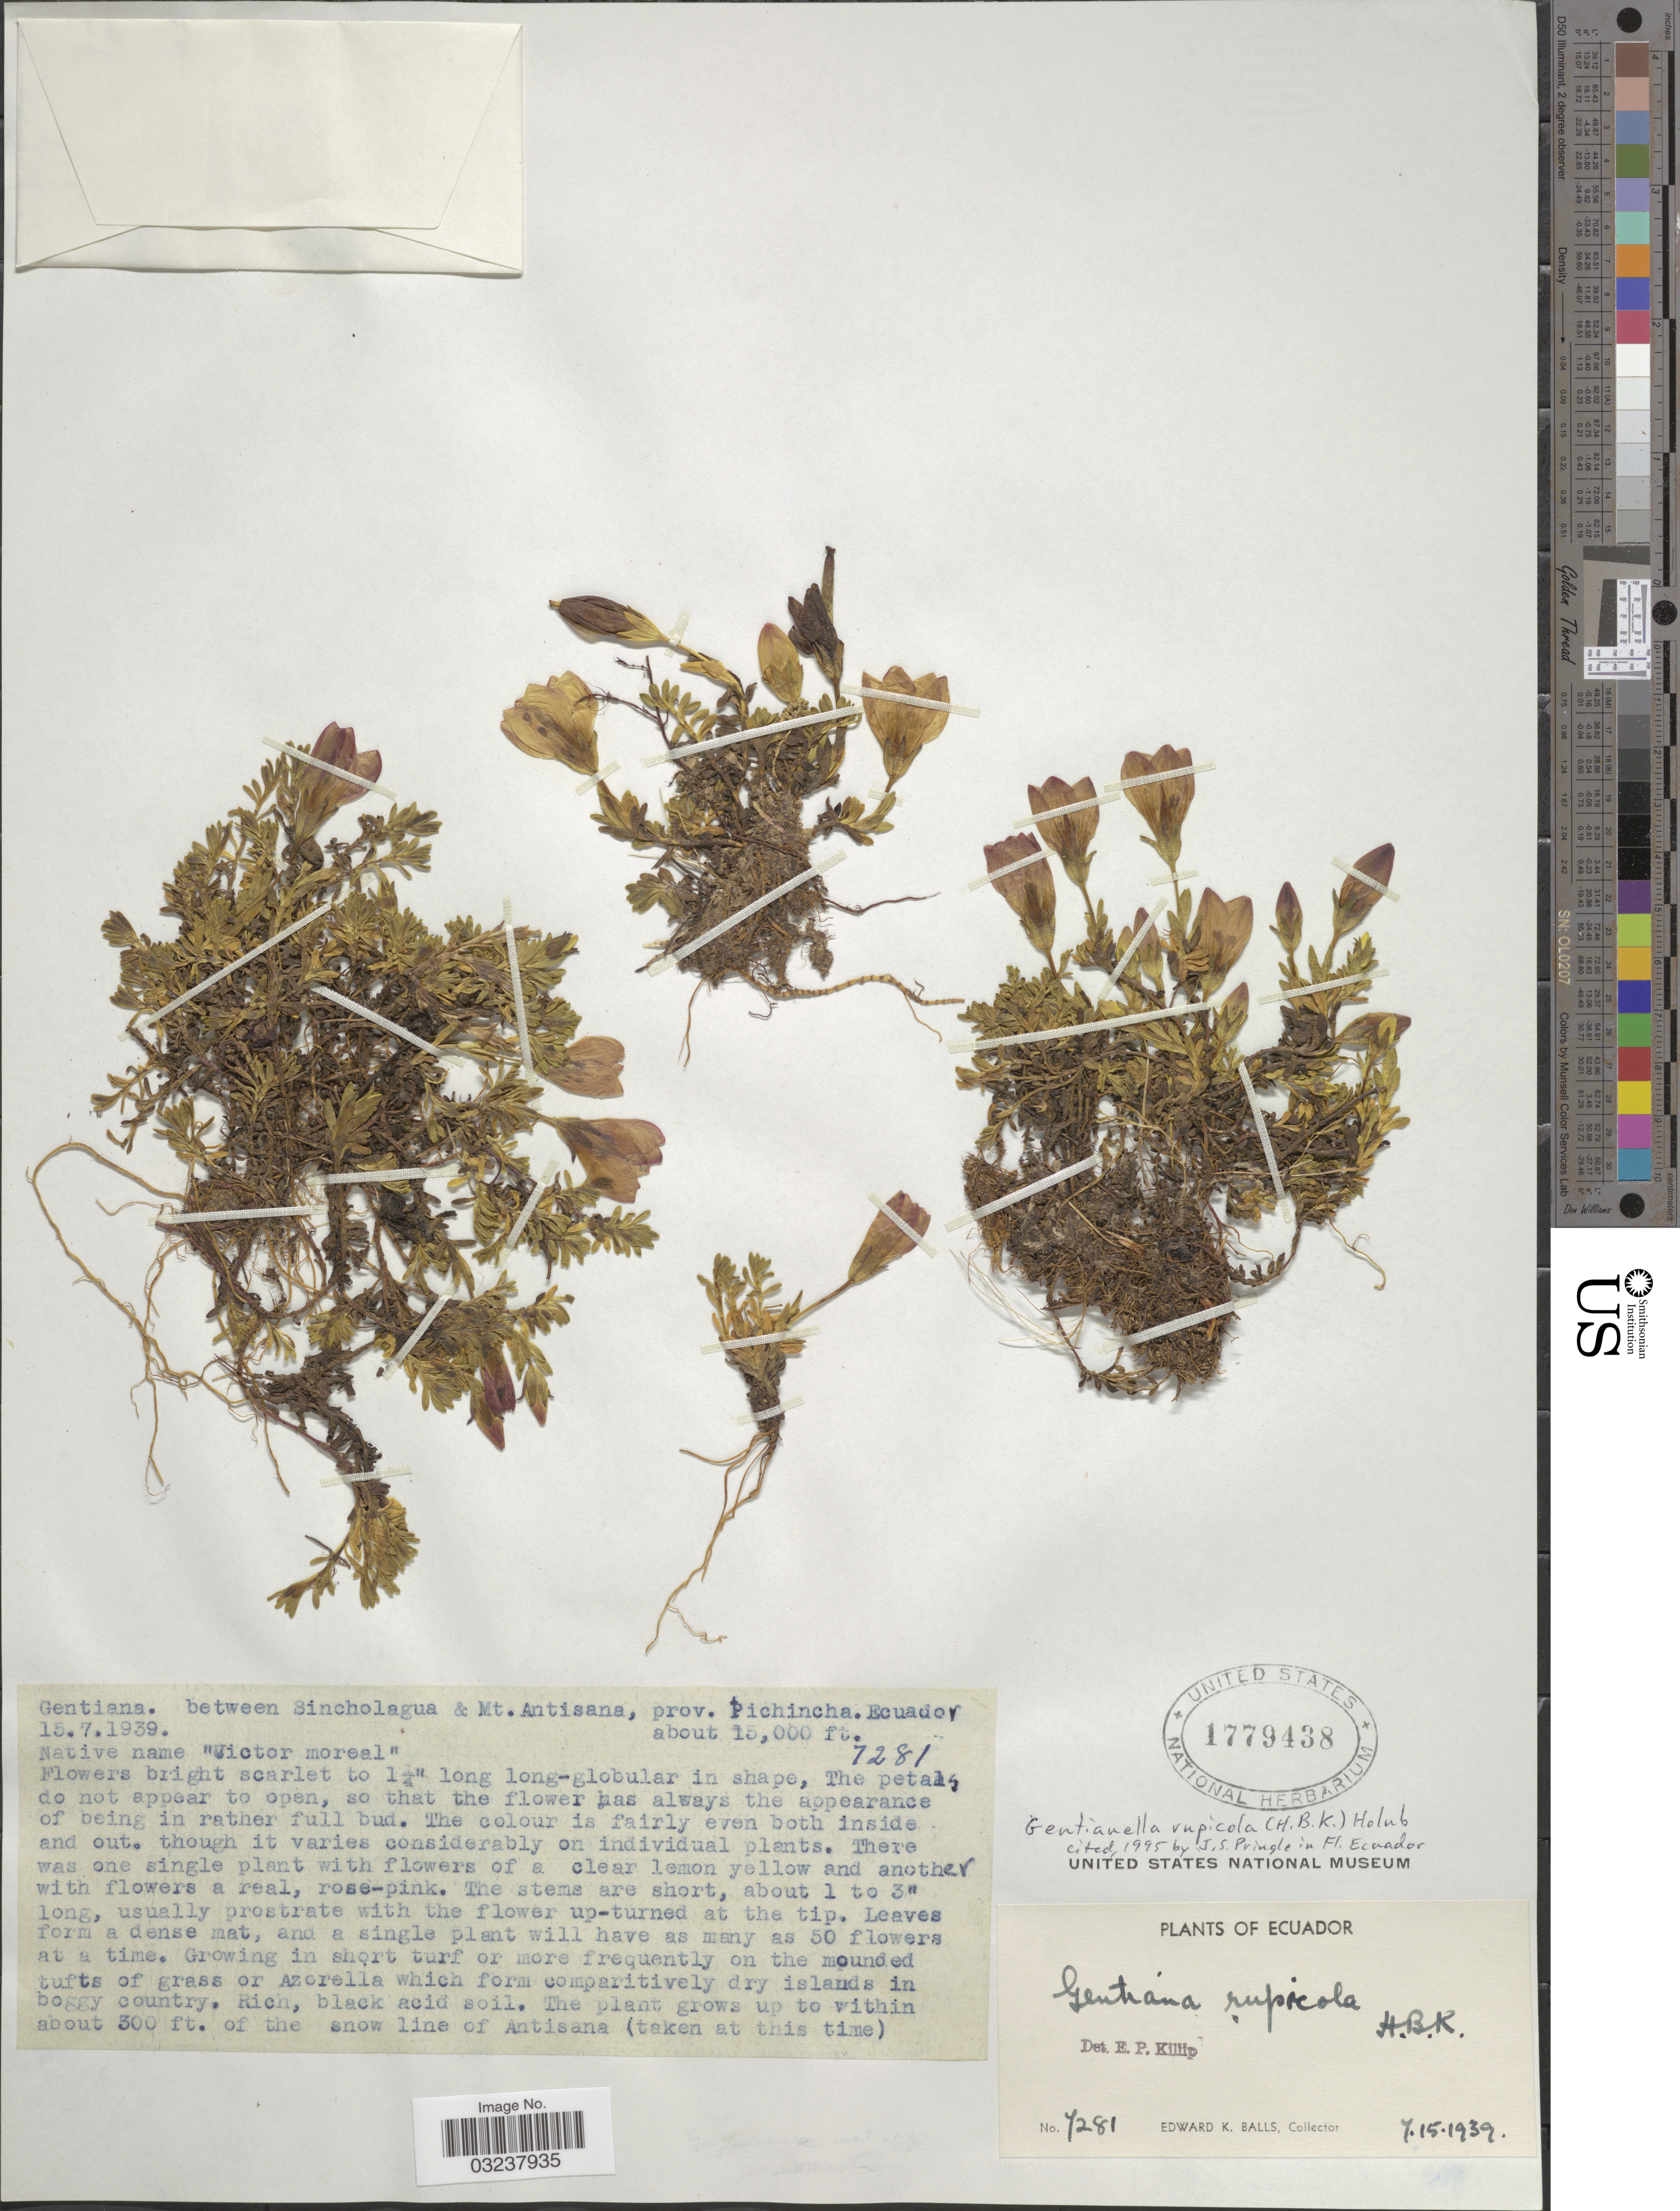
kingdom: Plantae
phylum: Tracheophyta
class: Magnoliopsida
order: Gentianales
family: Gentianaceae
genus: Gentianella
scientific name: Gentianella rupicola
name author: (Kunth) Holub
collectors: E. K. Balls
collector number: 7281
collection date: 1939-07-15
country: Ecuador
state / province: Pichincha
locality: Between Sincholagua & Mt. Antisana.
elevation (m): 4572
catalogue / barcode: US 1779438